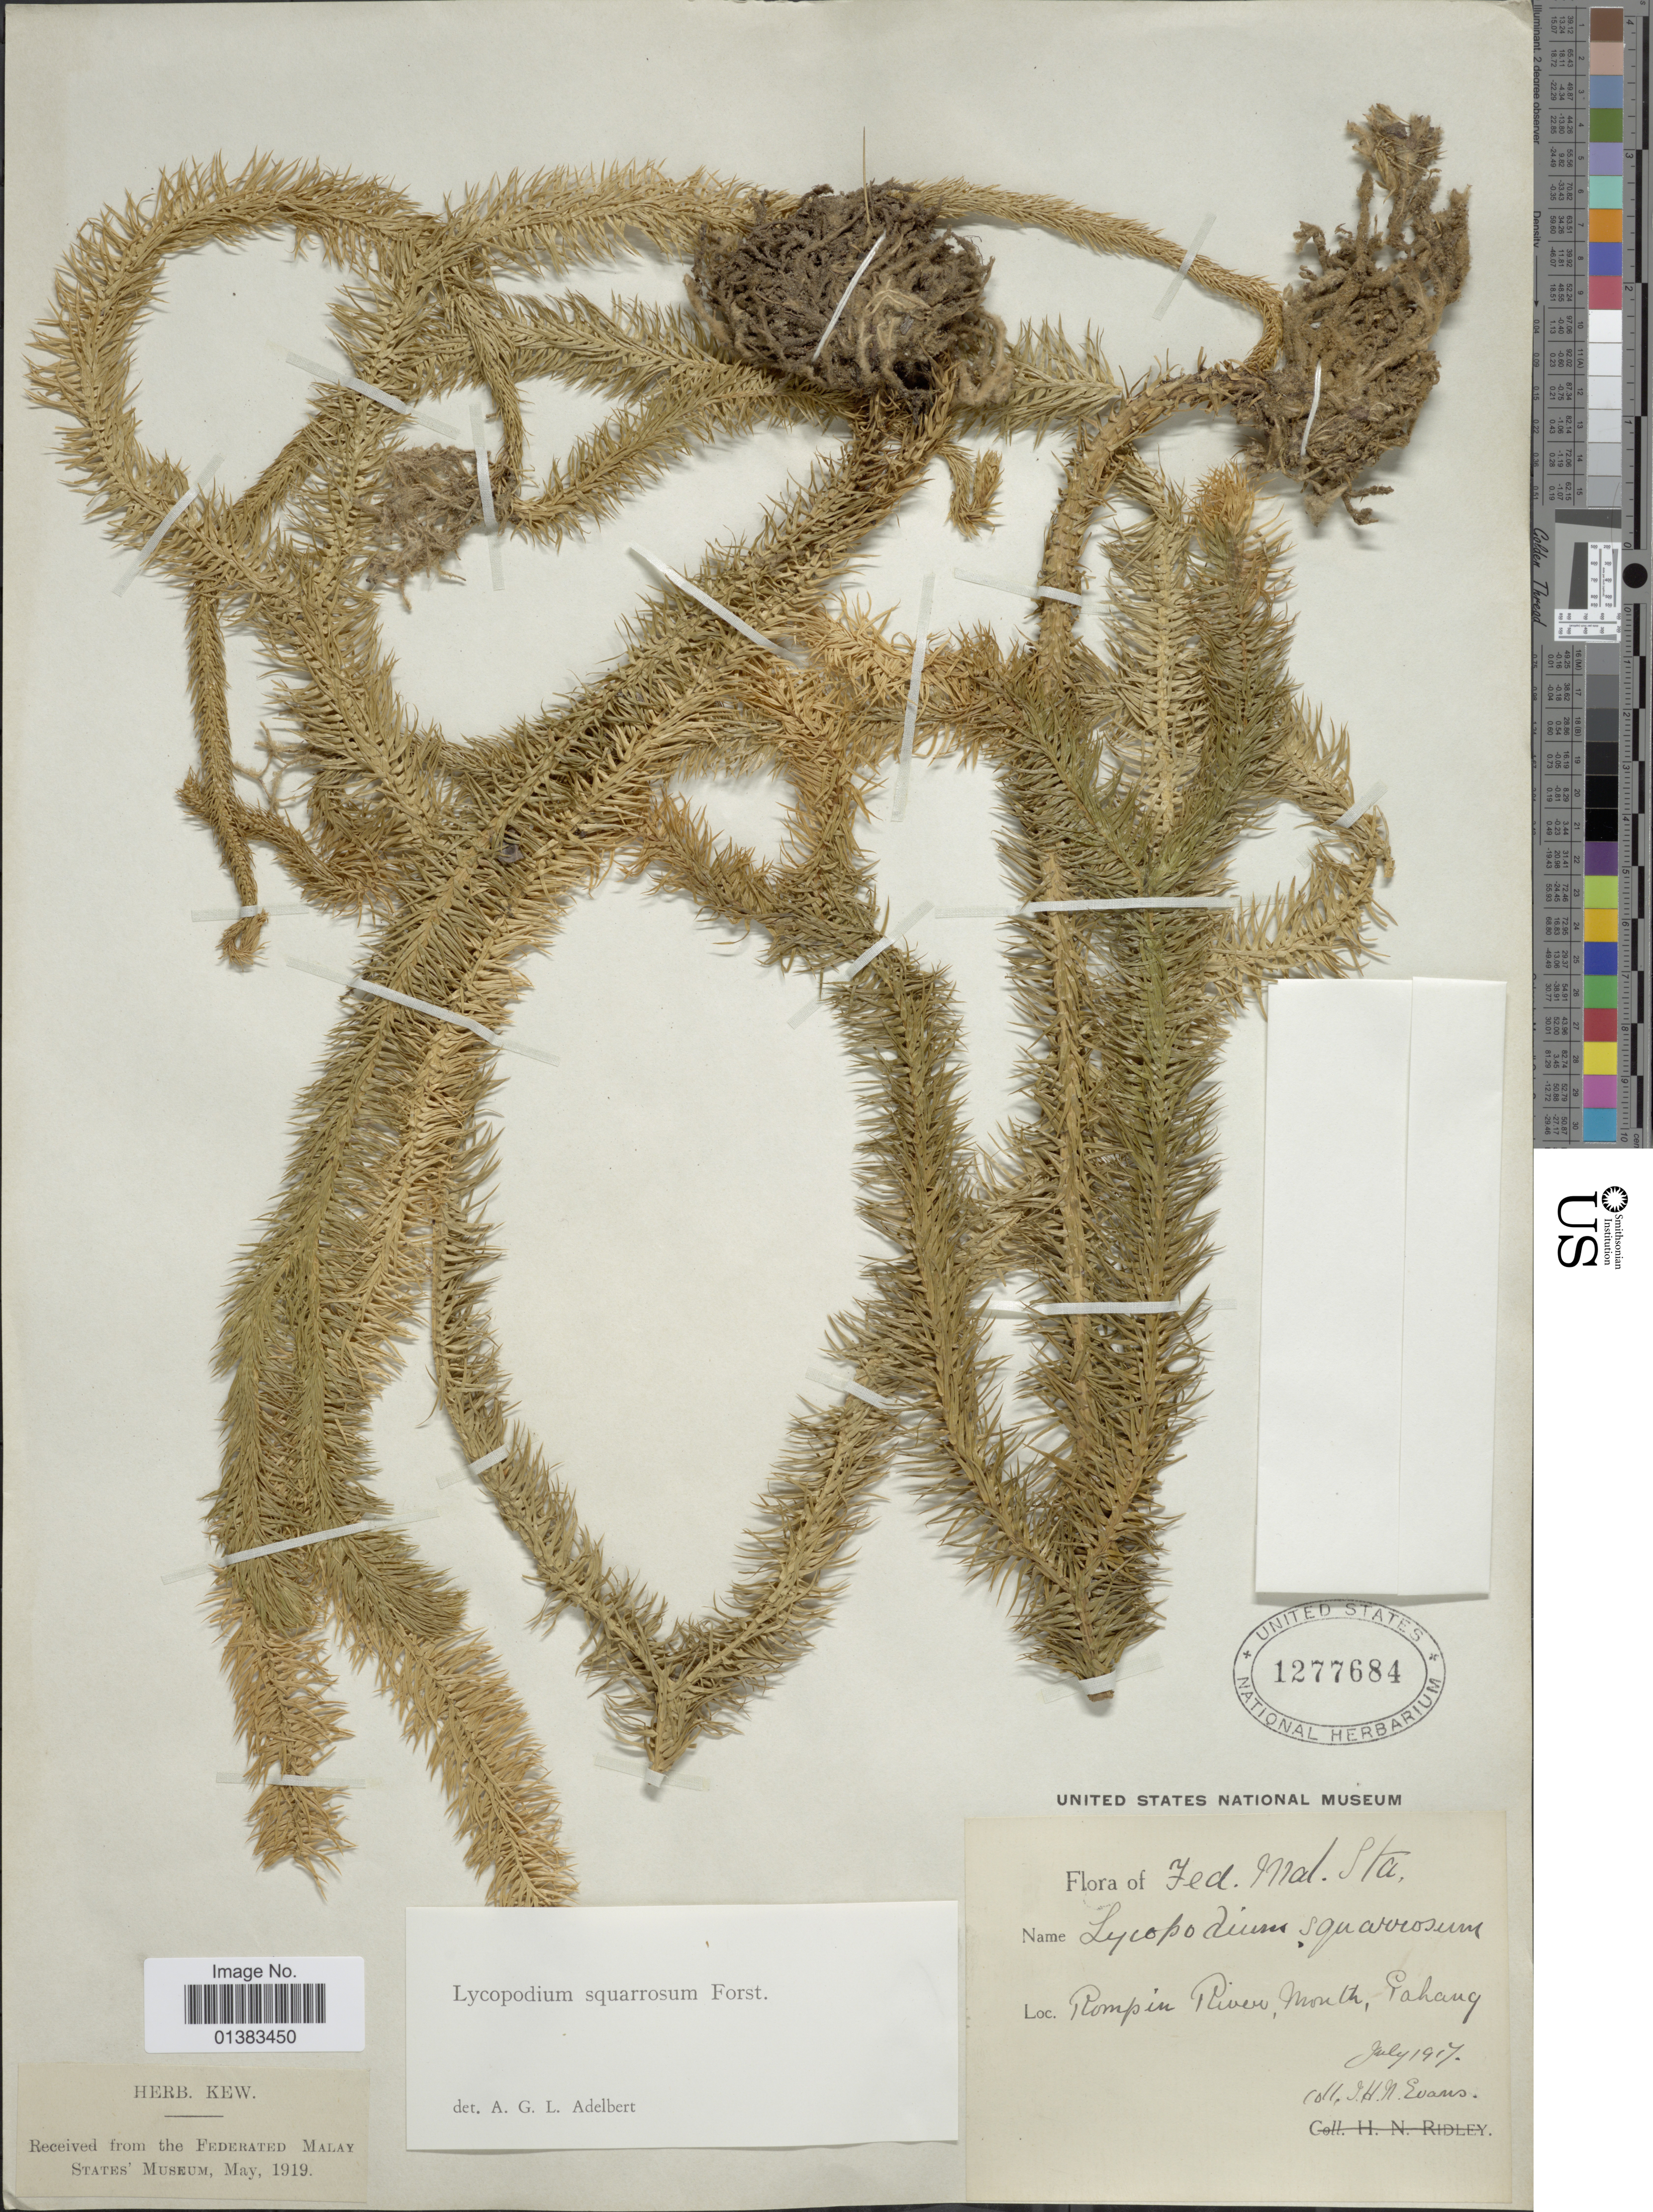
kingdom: Plantae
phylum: Tracheophyta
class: Lycopodiopsida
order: Lycopodiales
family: Lycopodiaceae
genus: Phlegmariurus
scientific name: Phlegmariurus squarrosus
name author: (G. Forst.) Á. Löve & D. Löve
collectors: J. Evans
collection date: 1917-07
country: Malaysia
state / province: Pahang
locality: Fed. Mat. Sta., Rompin River, mouth [interpreted]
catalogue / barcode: US 1277684